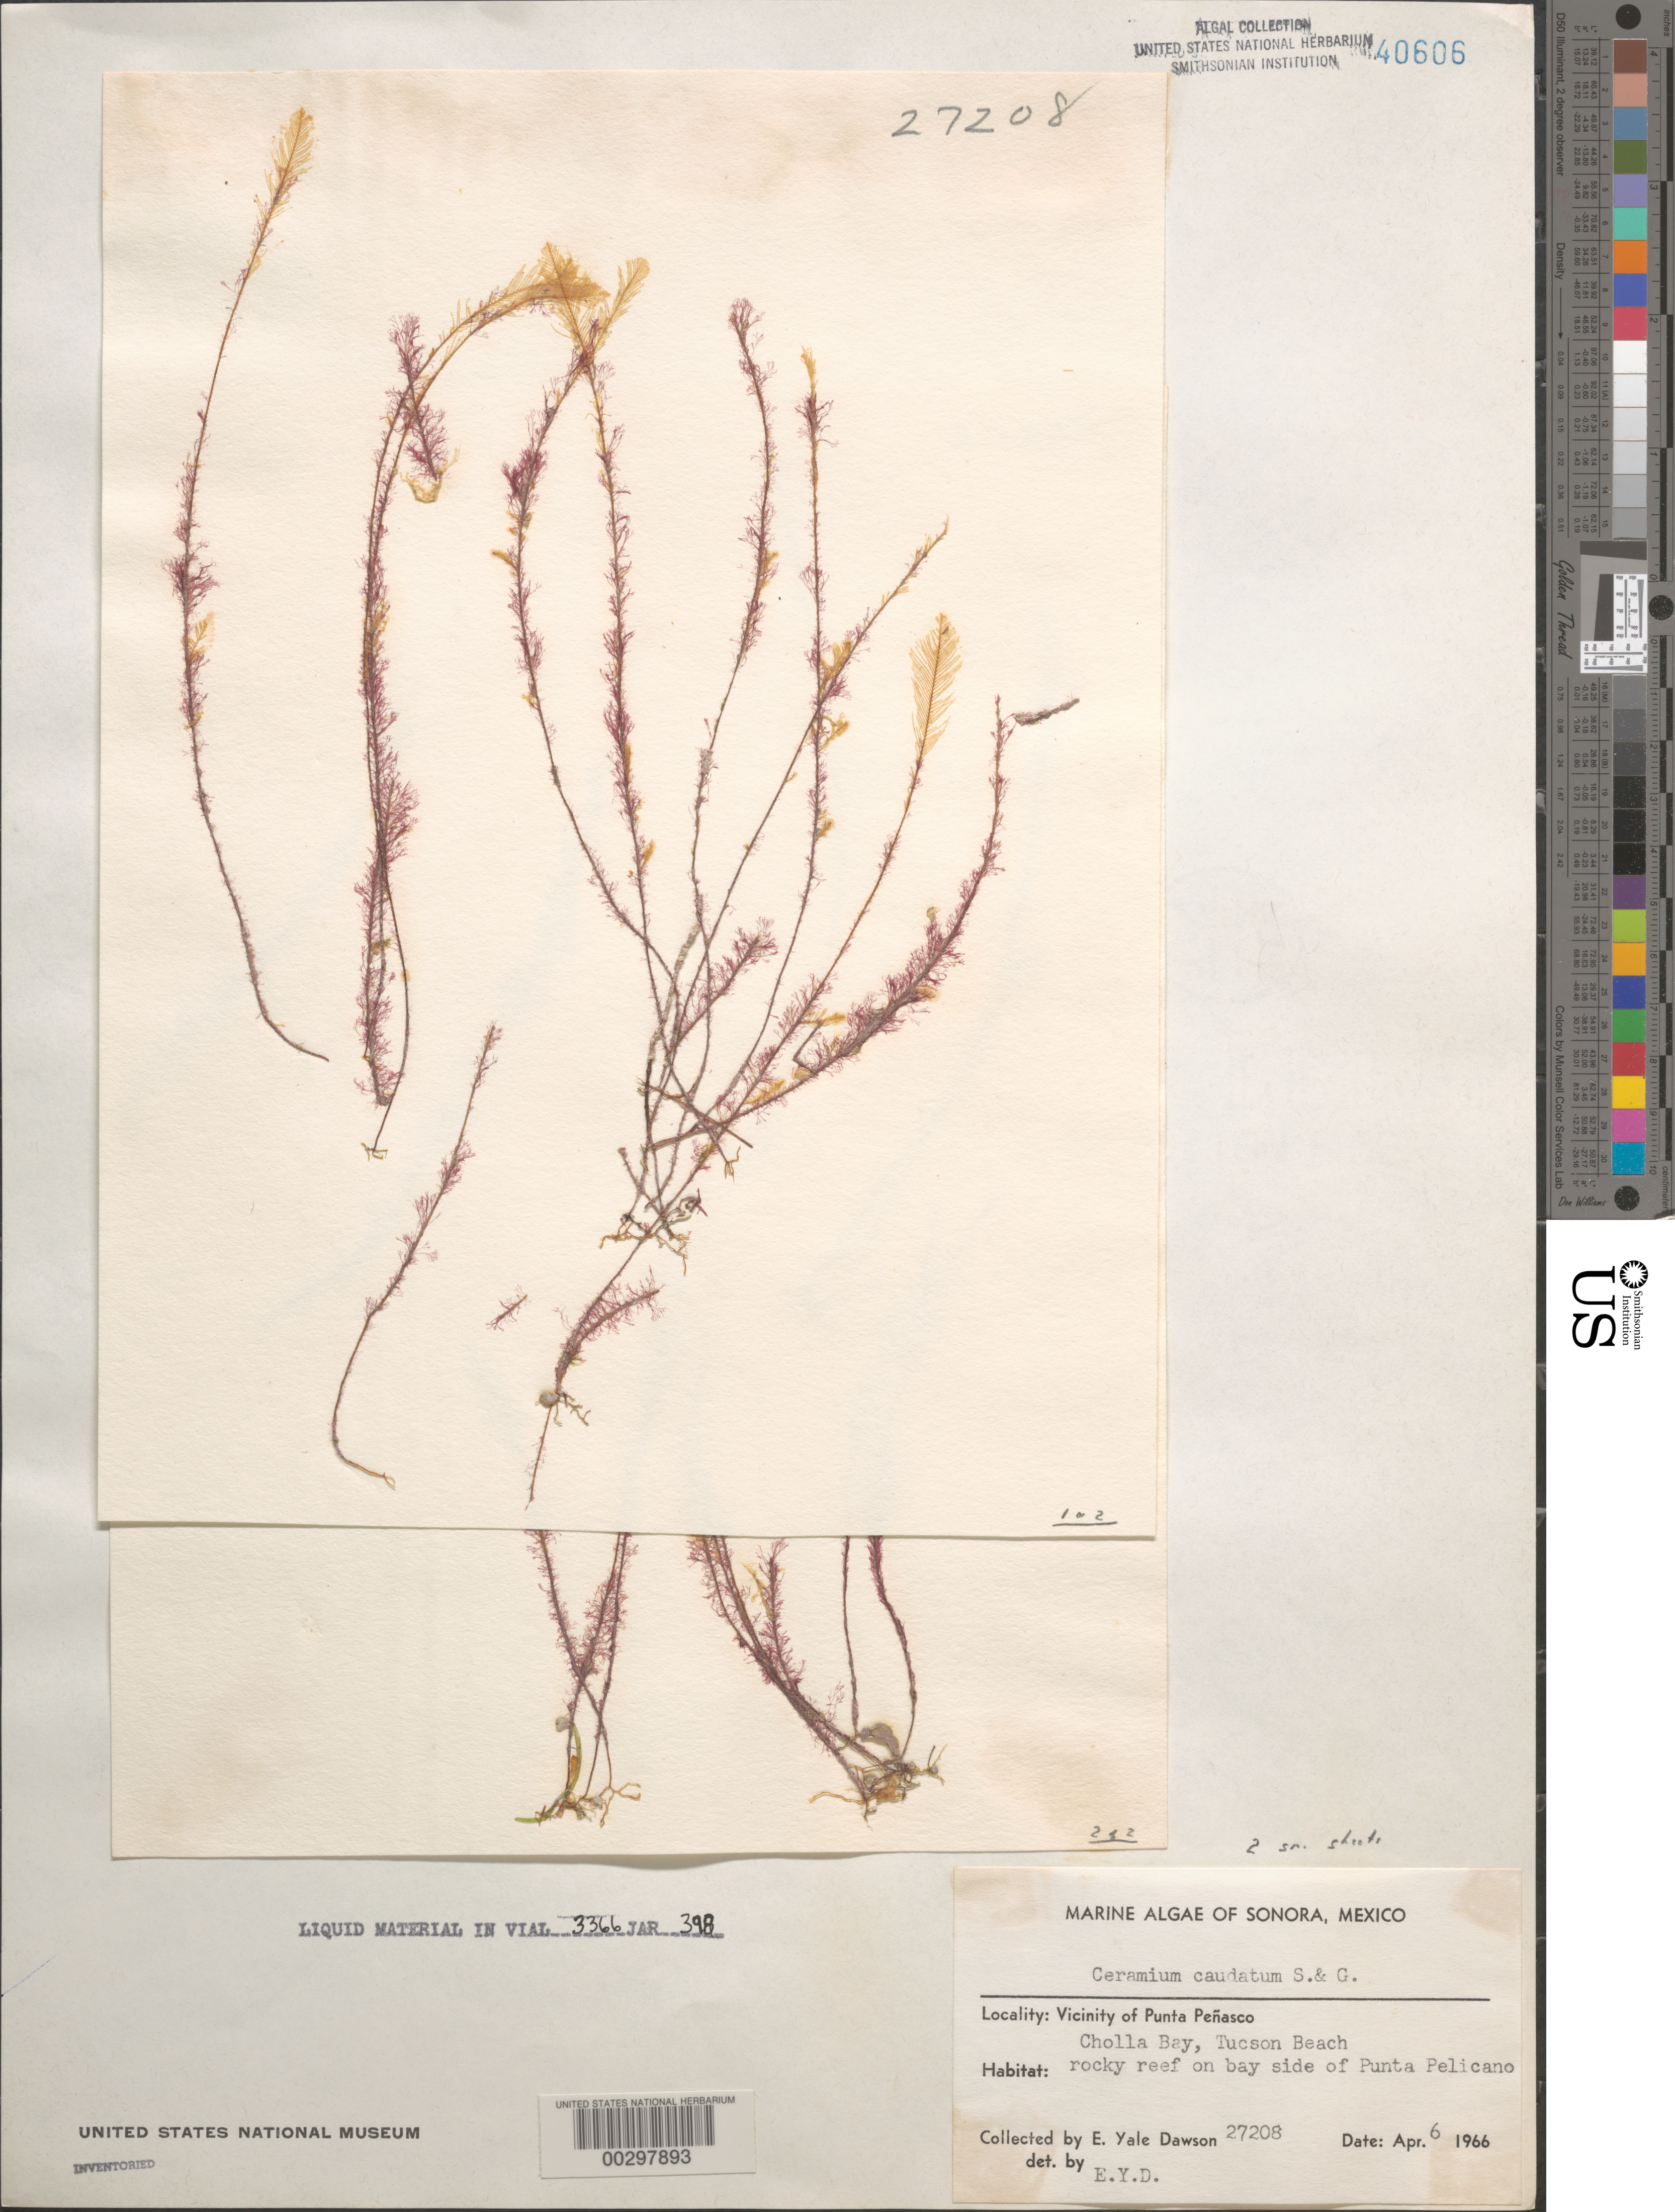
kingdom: Plantae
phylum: Rhodophyta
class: Florideophyceae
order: Ceramiales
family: Ceramiaceae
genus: Ceramium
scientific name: Ceramium caudatum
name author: Setchell & N.L. Gardner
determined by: Dawson, E. Y.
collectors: E. Y. Dawson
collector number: EYD 27208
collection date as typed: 06 Apr 1966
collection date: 1966-04-06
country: Mexico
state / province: Sonora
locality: Cholla Bay, Tucson Beach, Punta Pelicano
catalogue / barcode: US 40606